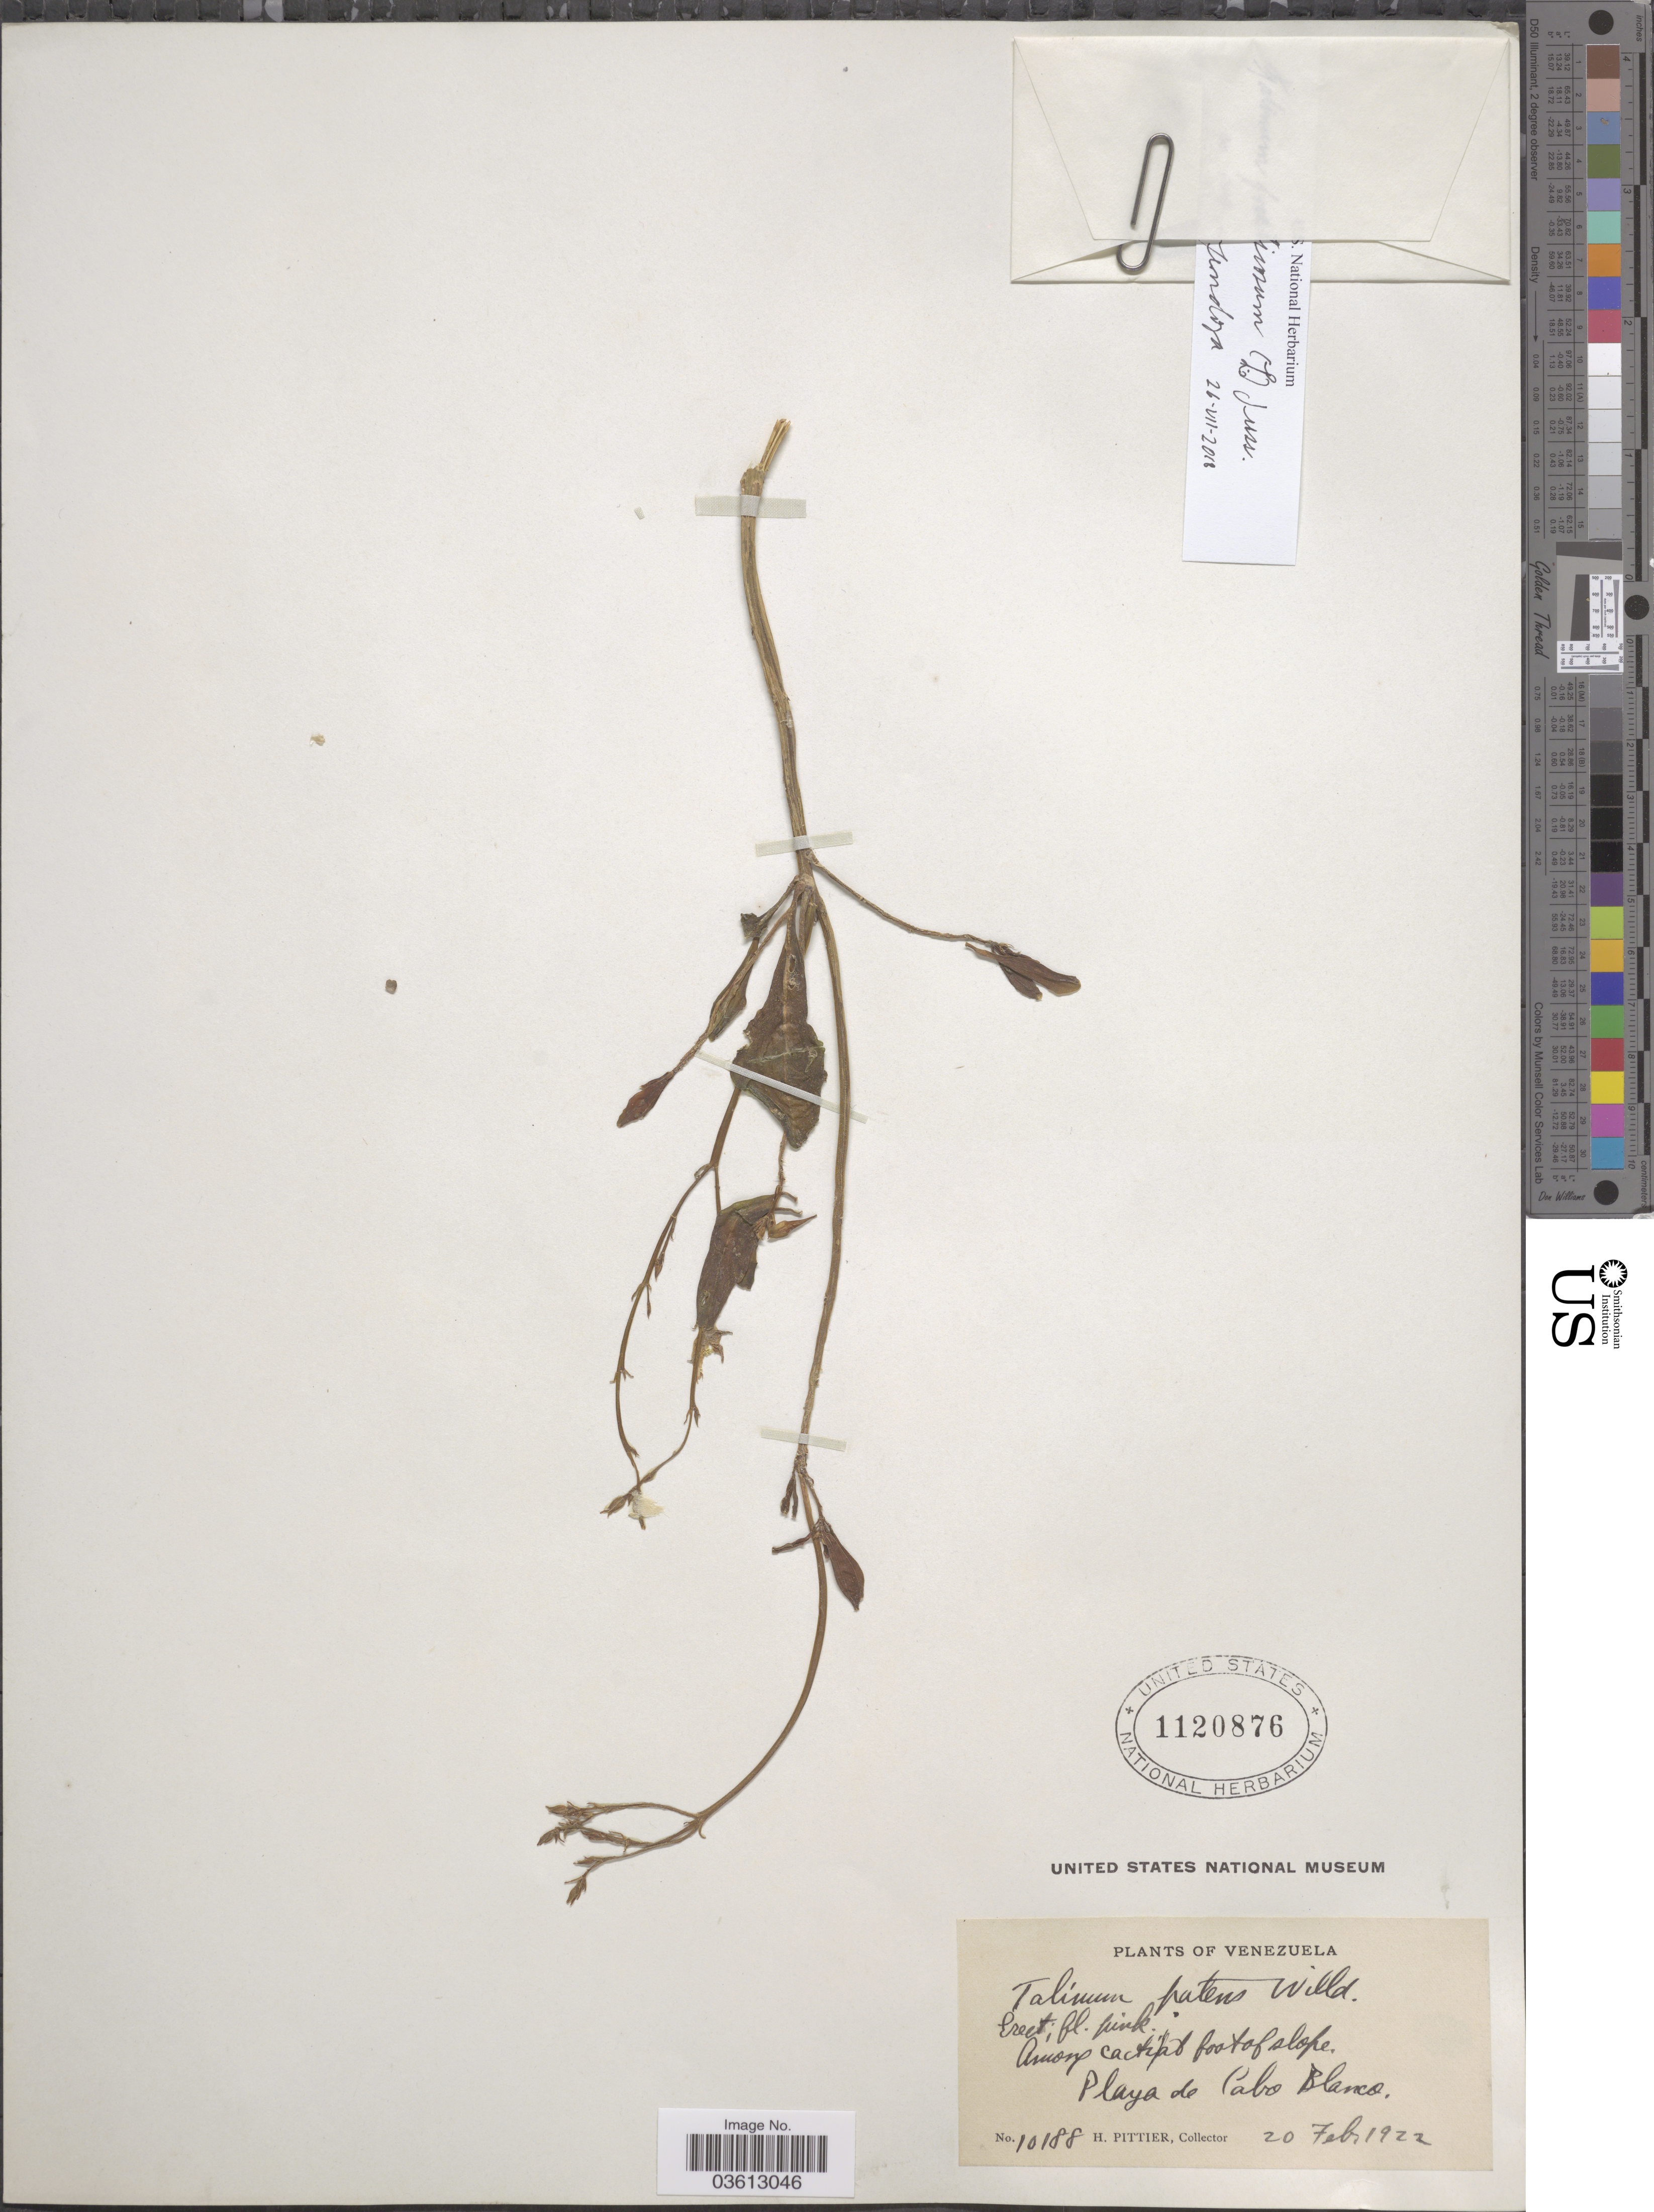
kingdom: Plantae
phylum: Tracheophyta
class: Magnoliopsida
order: Caryophyllales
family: Talinaceae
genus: Talinum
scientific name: Talinum paniculatum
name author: (Jacq.) Gaertn.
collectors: H. F. Pittier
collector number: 10188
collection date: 1922-02-20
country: Venezuela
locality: Playa de Cabo Blanco.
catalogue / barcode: US 1120876